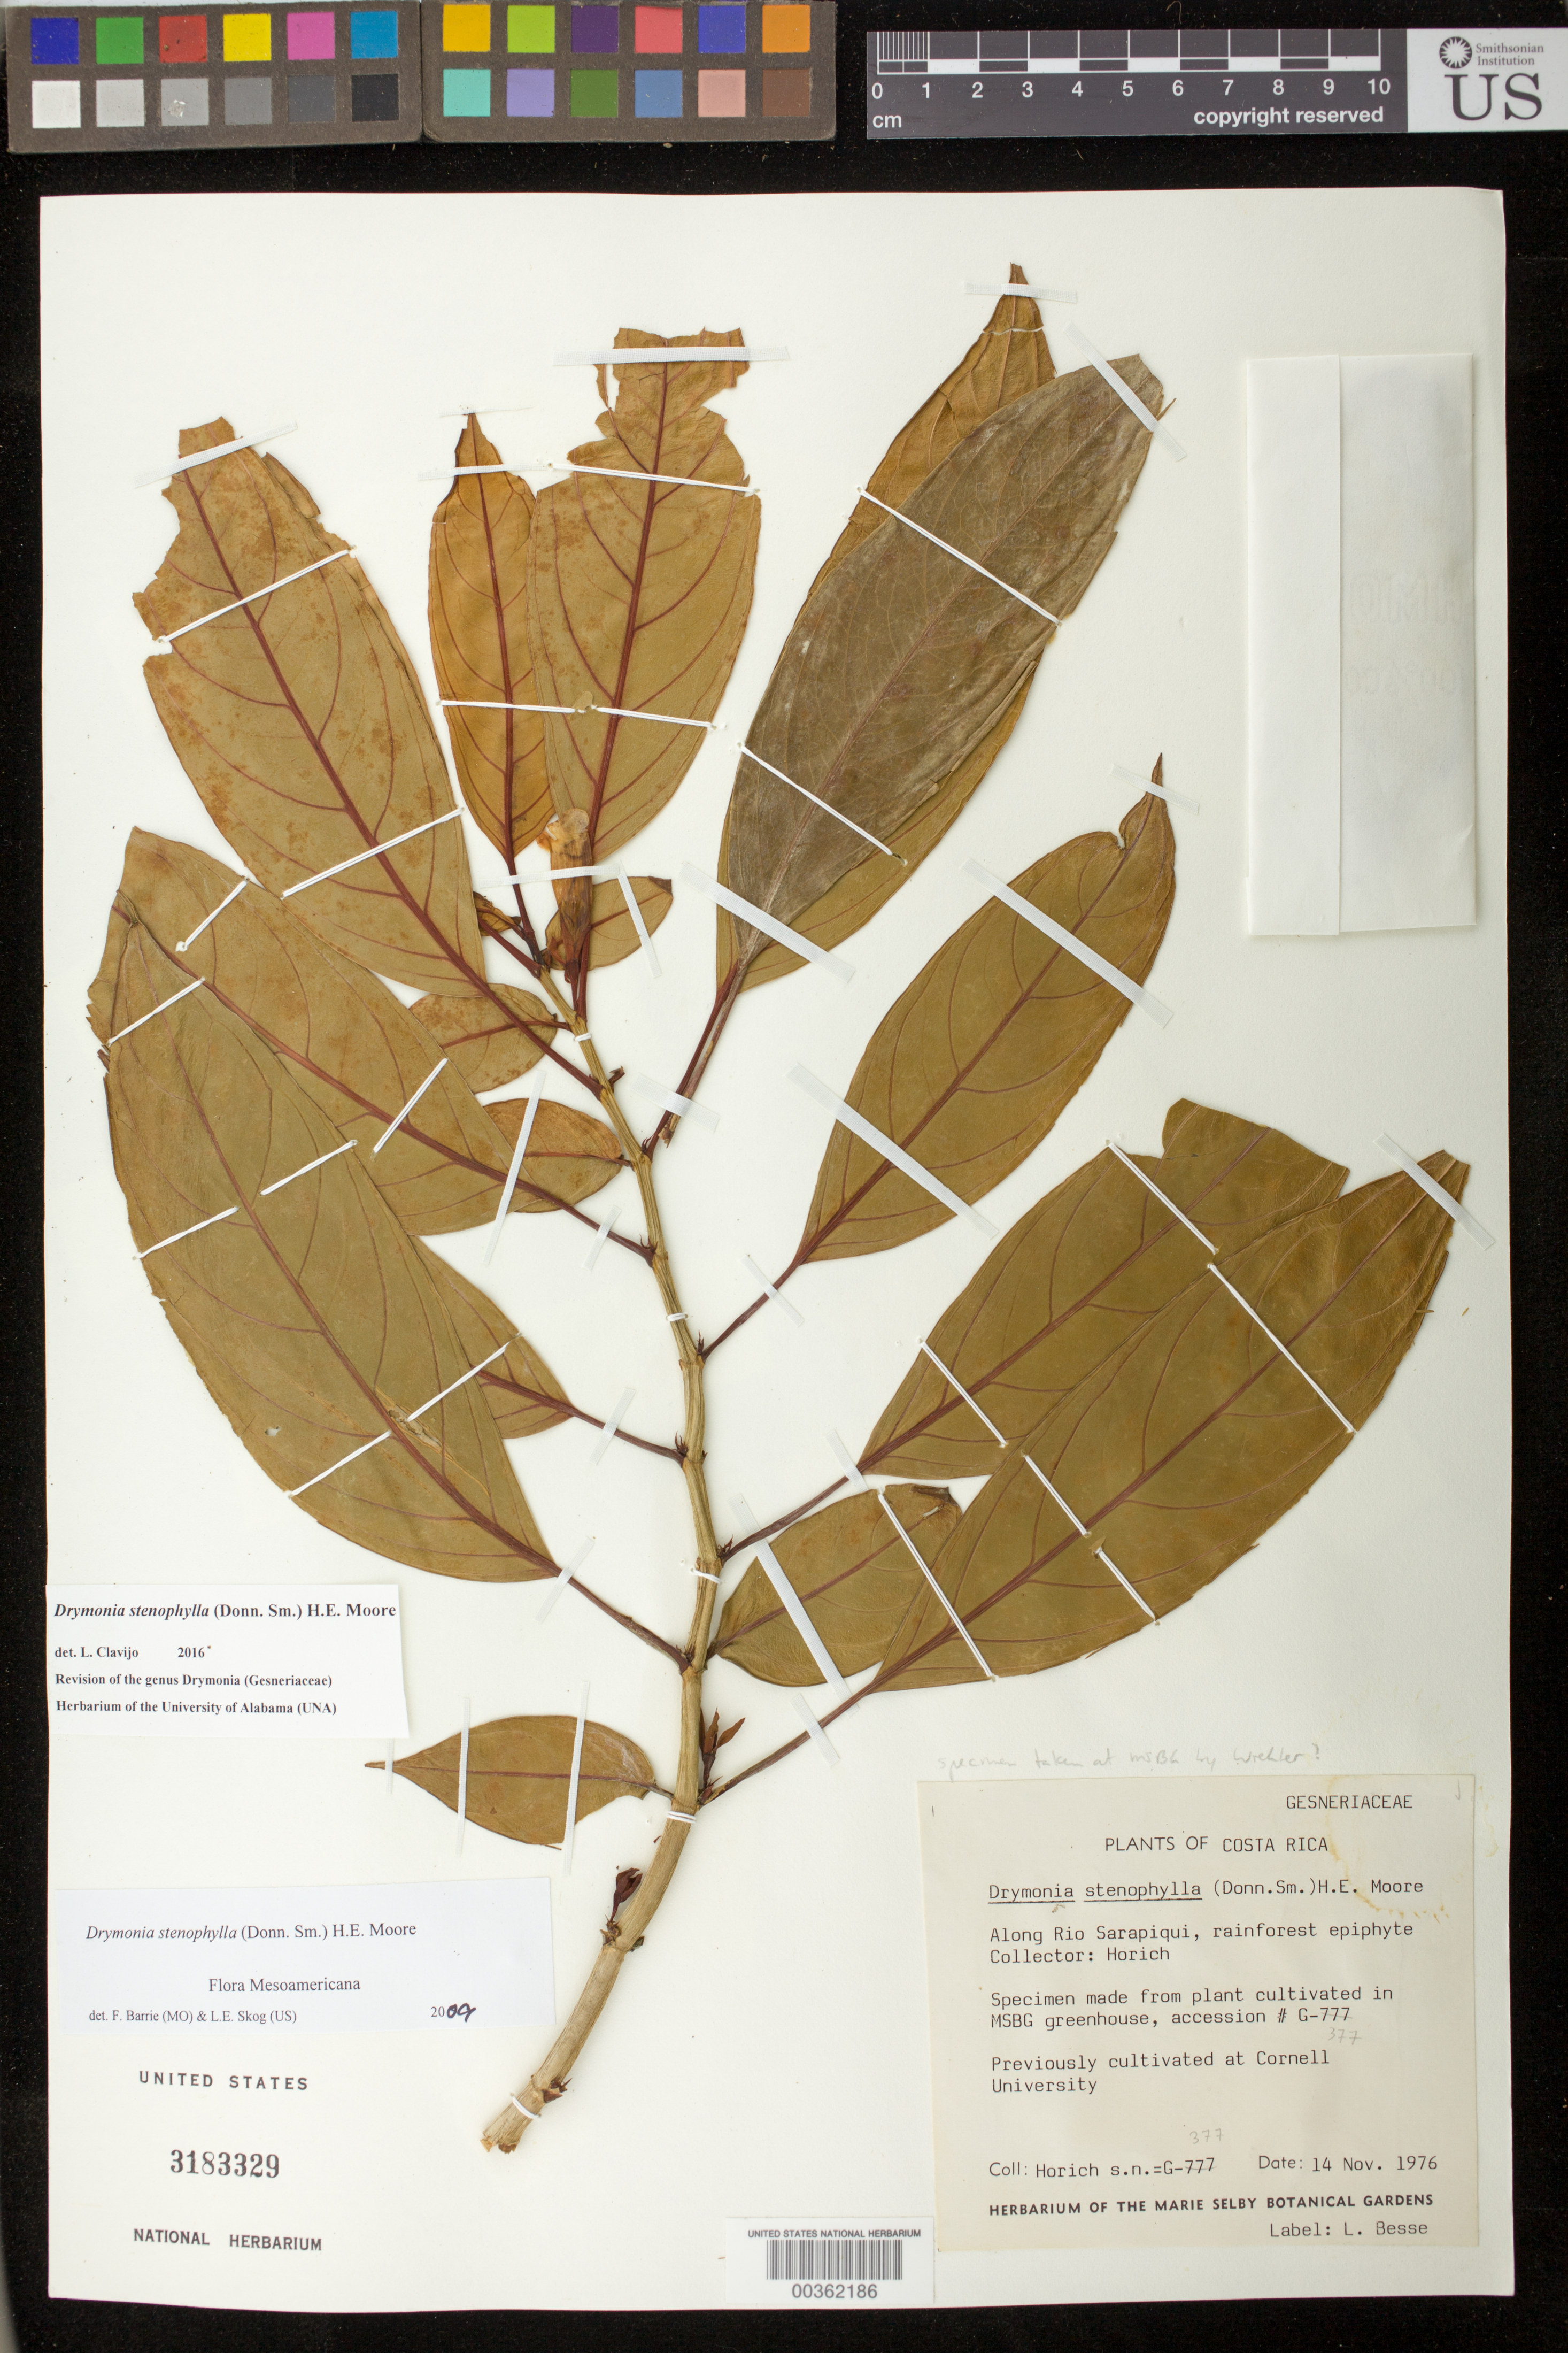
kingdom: Plantae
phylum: Tracheophyta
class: Magnoliopsida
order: Lamiales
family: Gesneriaceae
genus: Drymonia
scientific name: Drymonia stenophylla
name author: (Donn. Sm.) H.E. Moore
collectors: C. K. Horich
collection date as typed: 14 Nov 1976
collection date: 1976-11-14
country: Costa Rica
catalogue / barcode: US 3183329